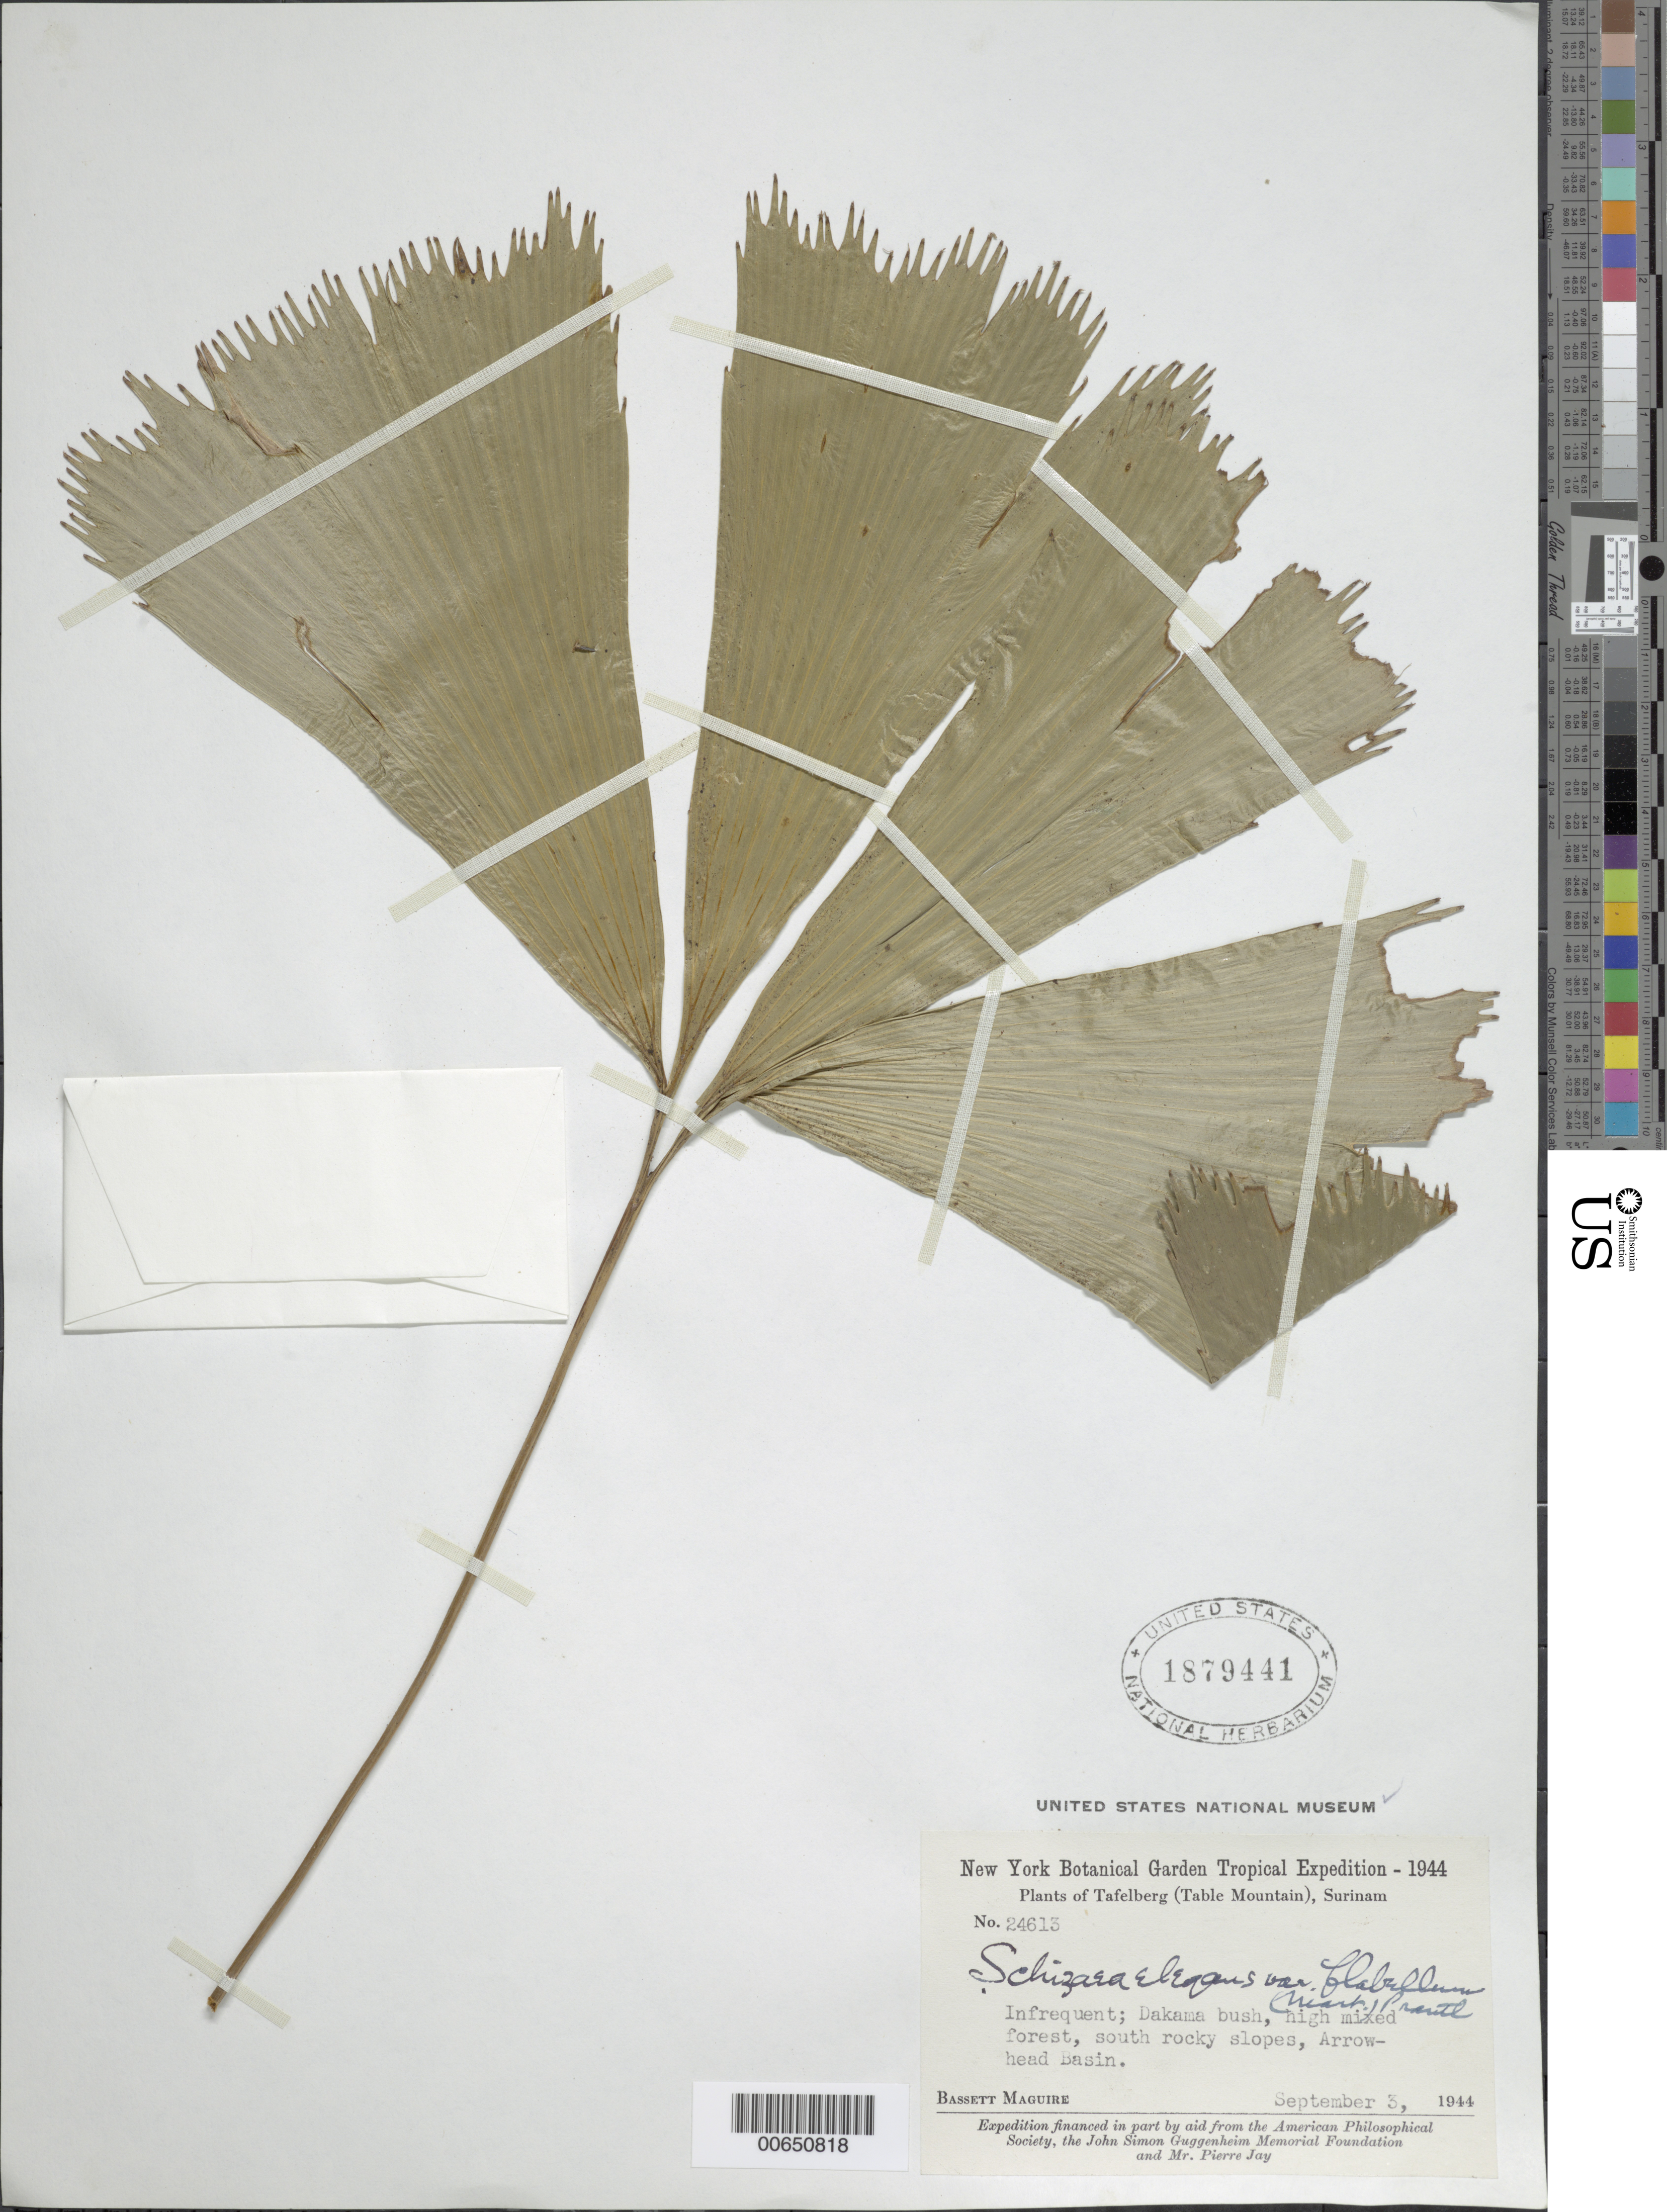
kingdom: Plantae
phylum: Tracheophyta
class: Polypodiopsida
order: Schizaeales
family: Schizaeaceae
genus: Schizaea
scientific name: Schizaea elegans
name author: (Vahl) Sw.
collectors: B. Maguire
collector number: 24613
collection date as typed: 5-Sep-44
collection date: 1944-09-05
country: Suriname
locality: Tafelberg (Table Mountain), Arrowhead Basin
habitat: S rocky slopes; high mixed forest; "Dakama bush"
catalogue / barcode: US 1879441